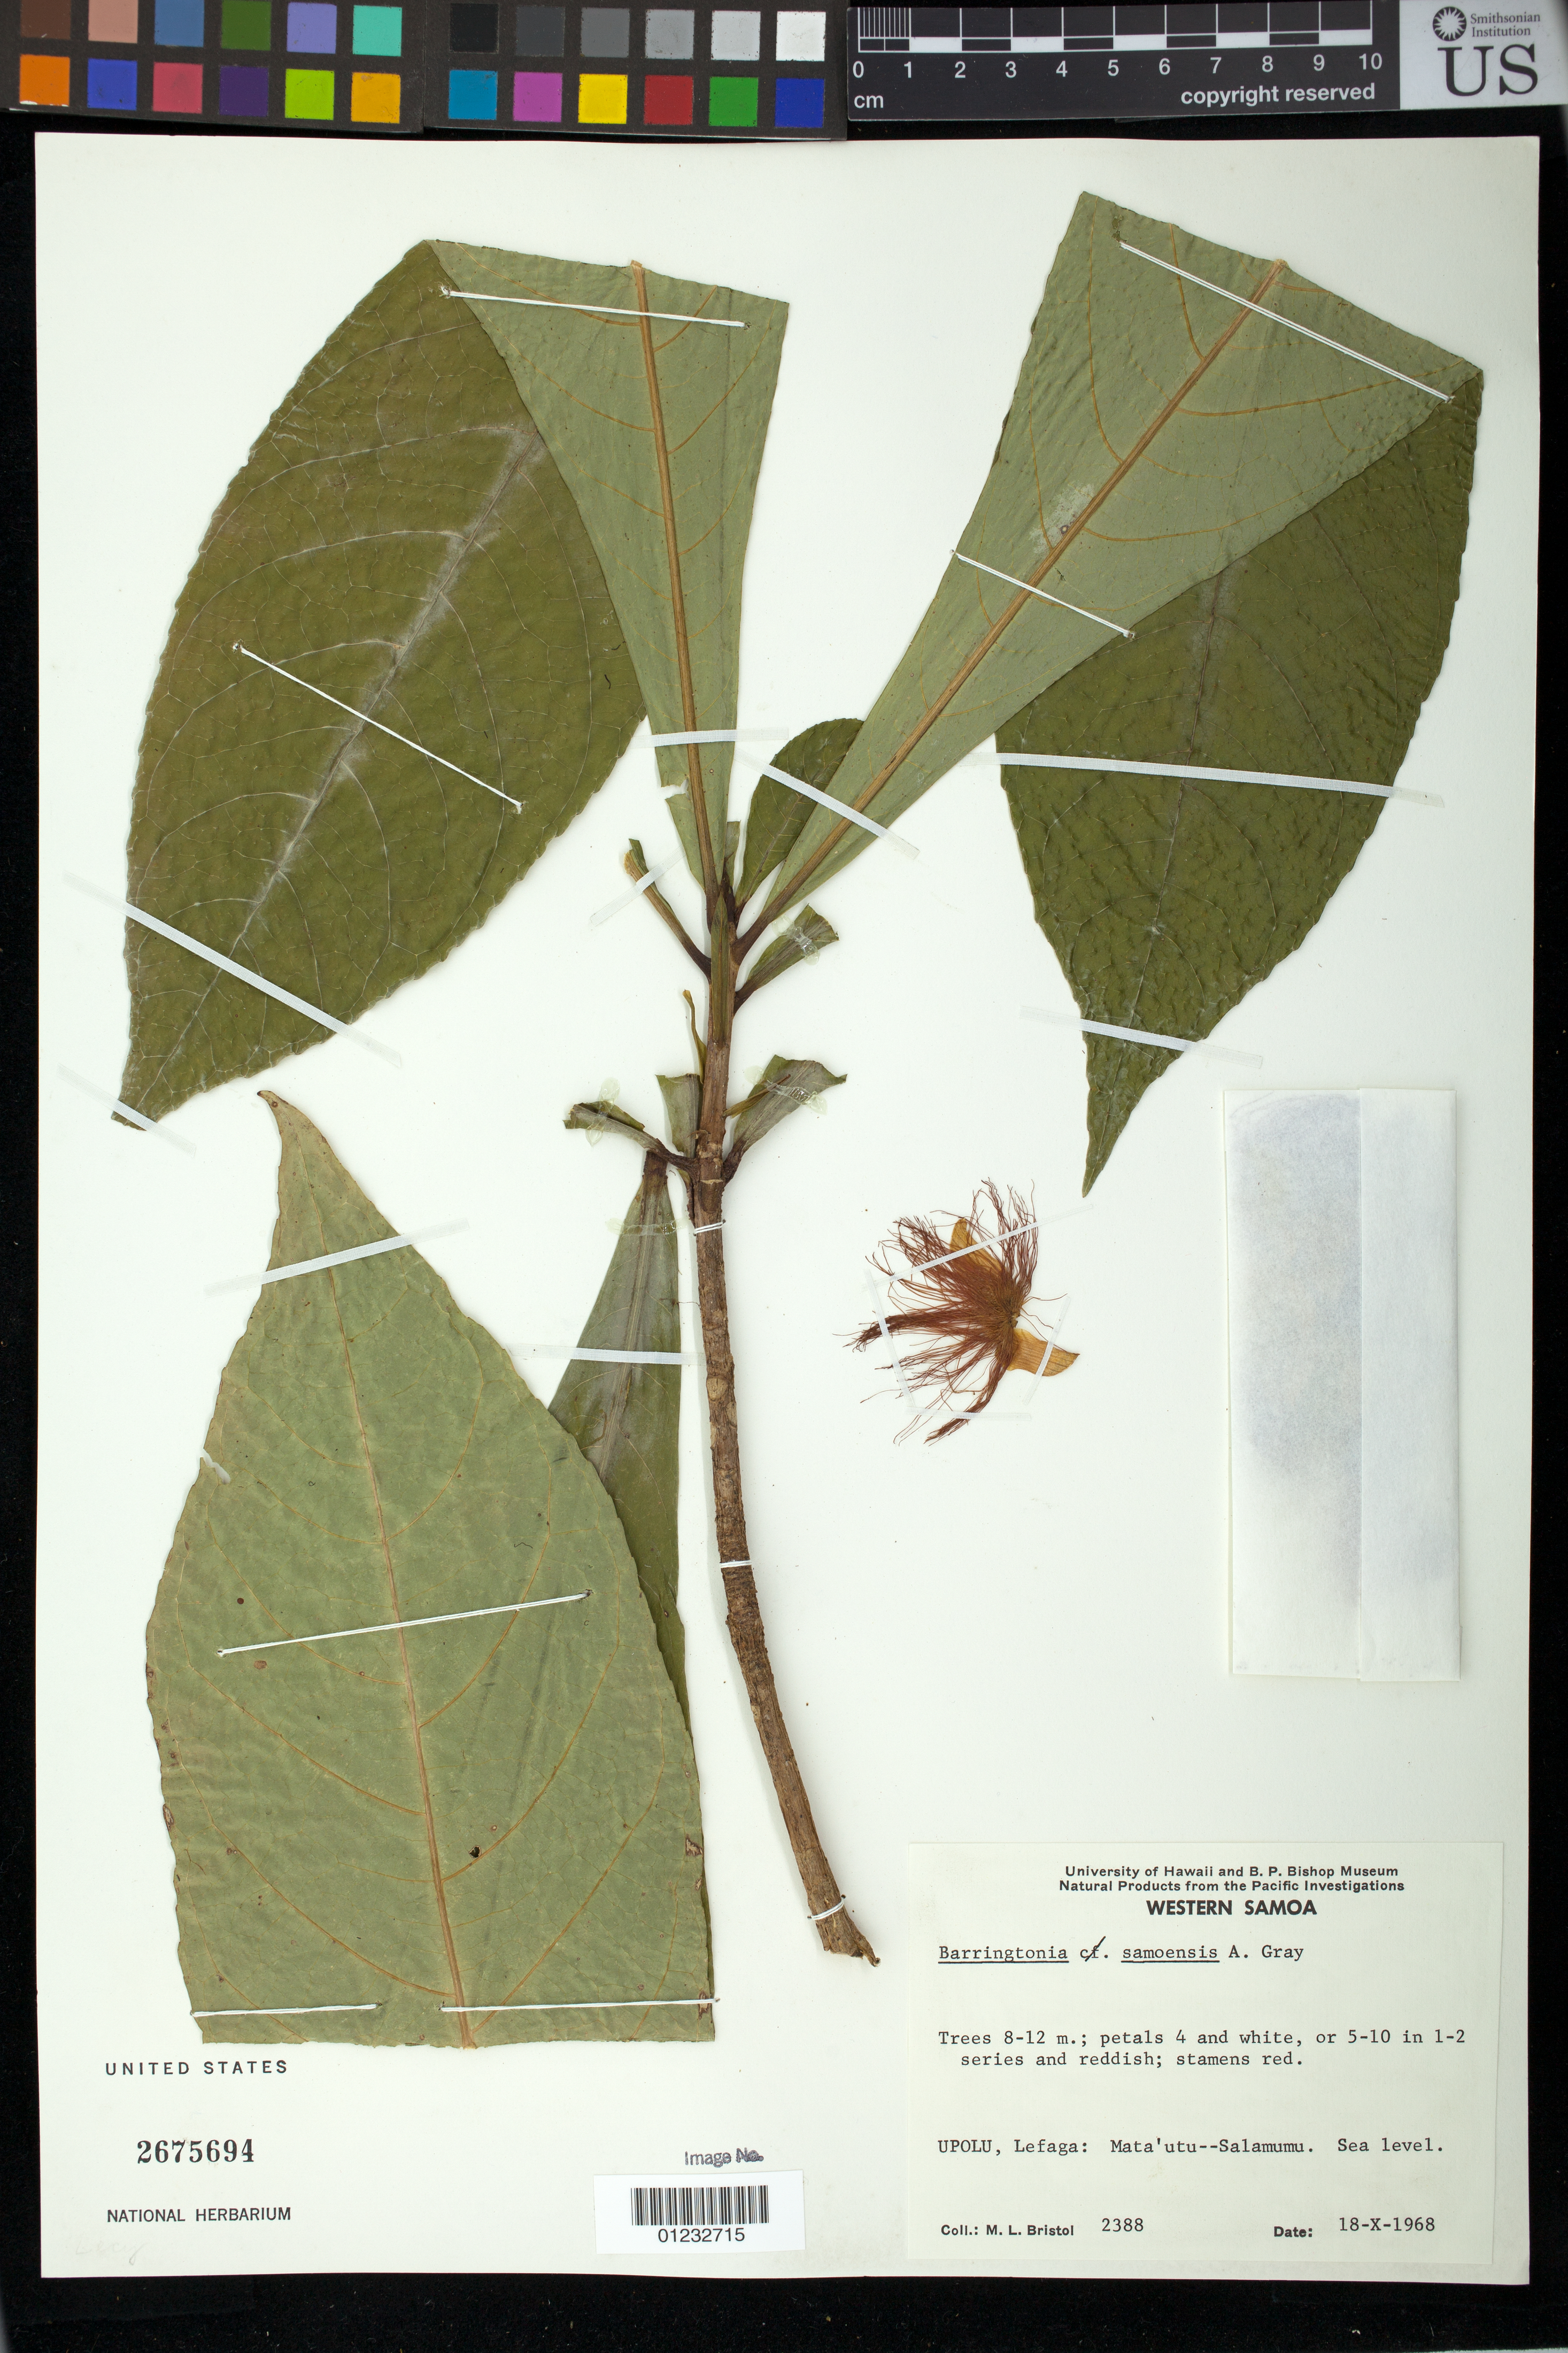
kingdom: Plantae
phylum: Tracheophyta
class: Magnoliopsida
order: Ericales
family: Lecythidaceae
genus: Barringtonia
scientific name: Barringtonia samoensis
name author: A. Gray in Wilkes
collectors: M. L. Bristol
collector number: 2388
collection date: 1968-10-18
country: Samoa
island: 'Upolu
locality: Lefaga: Mata'utu--Salamumu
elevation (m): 0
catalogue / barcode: US 2675694